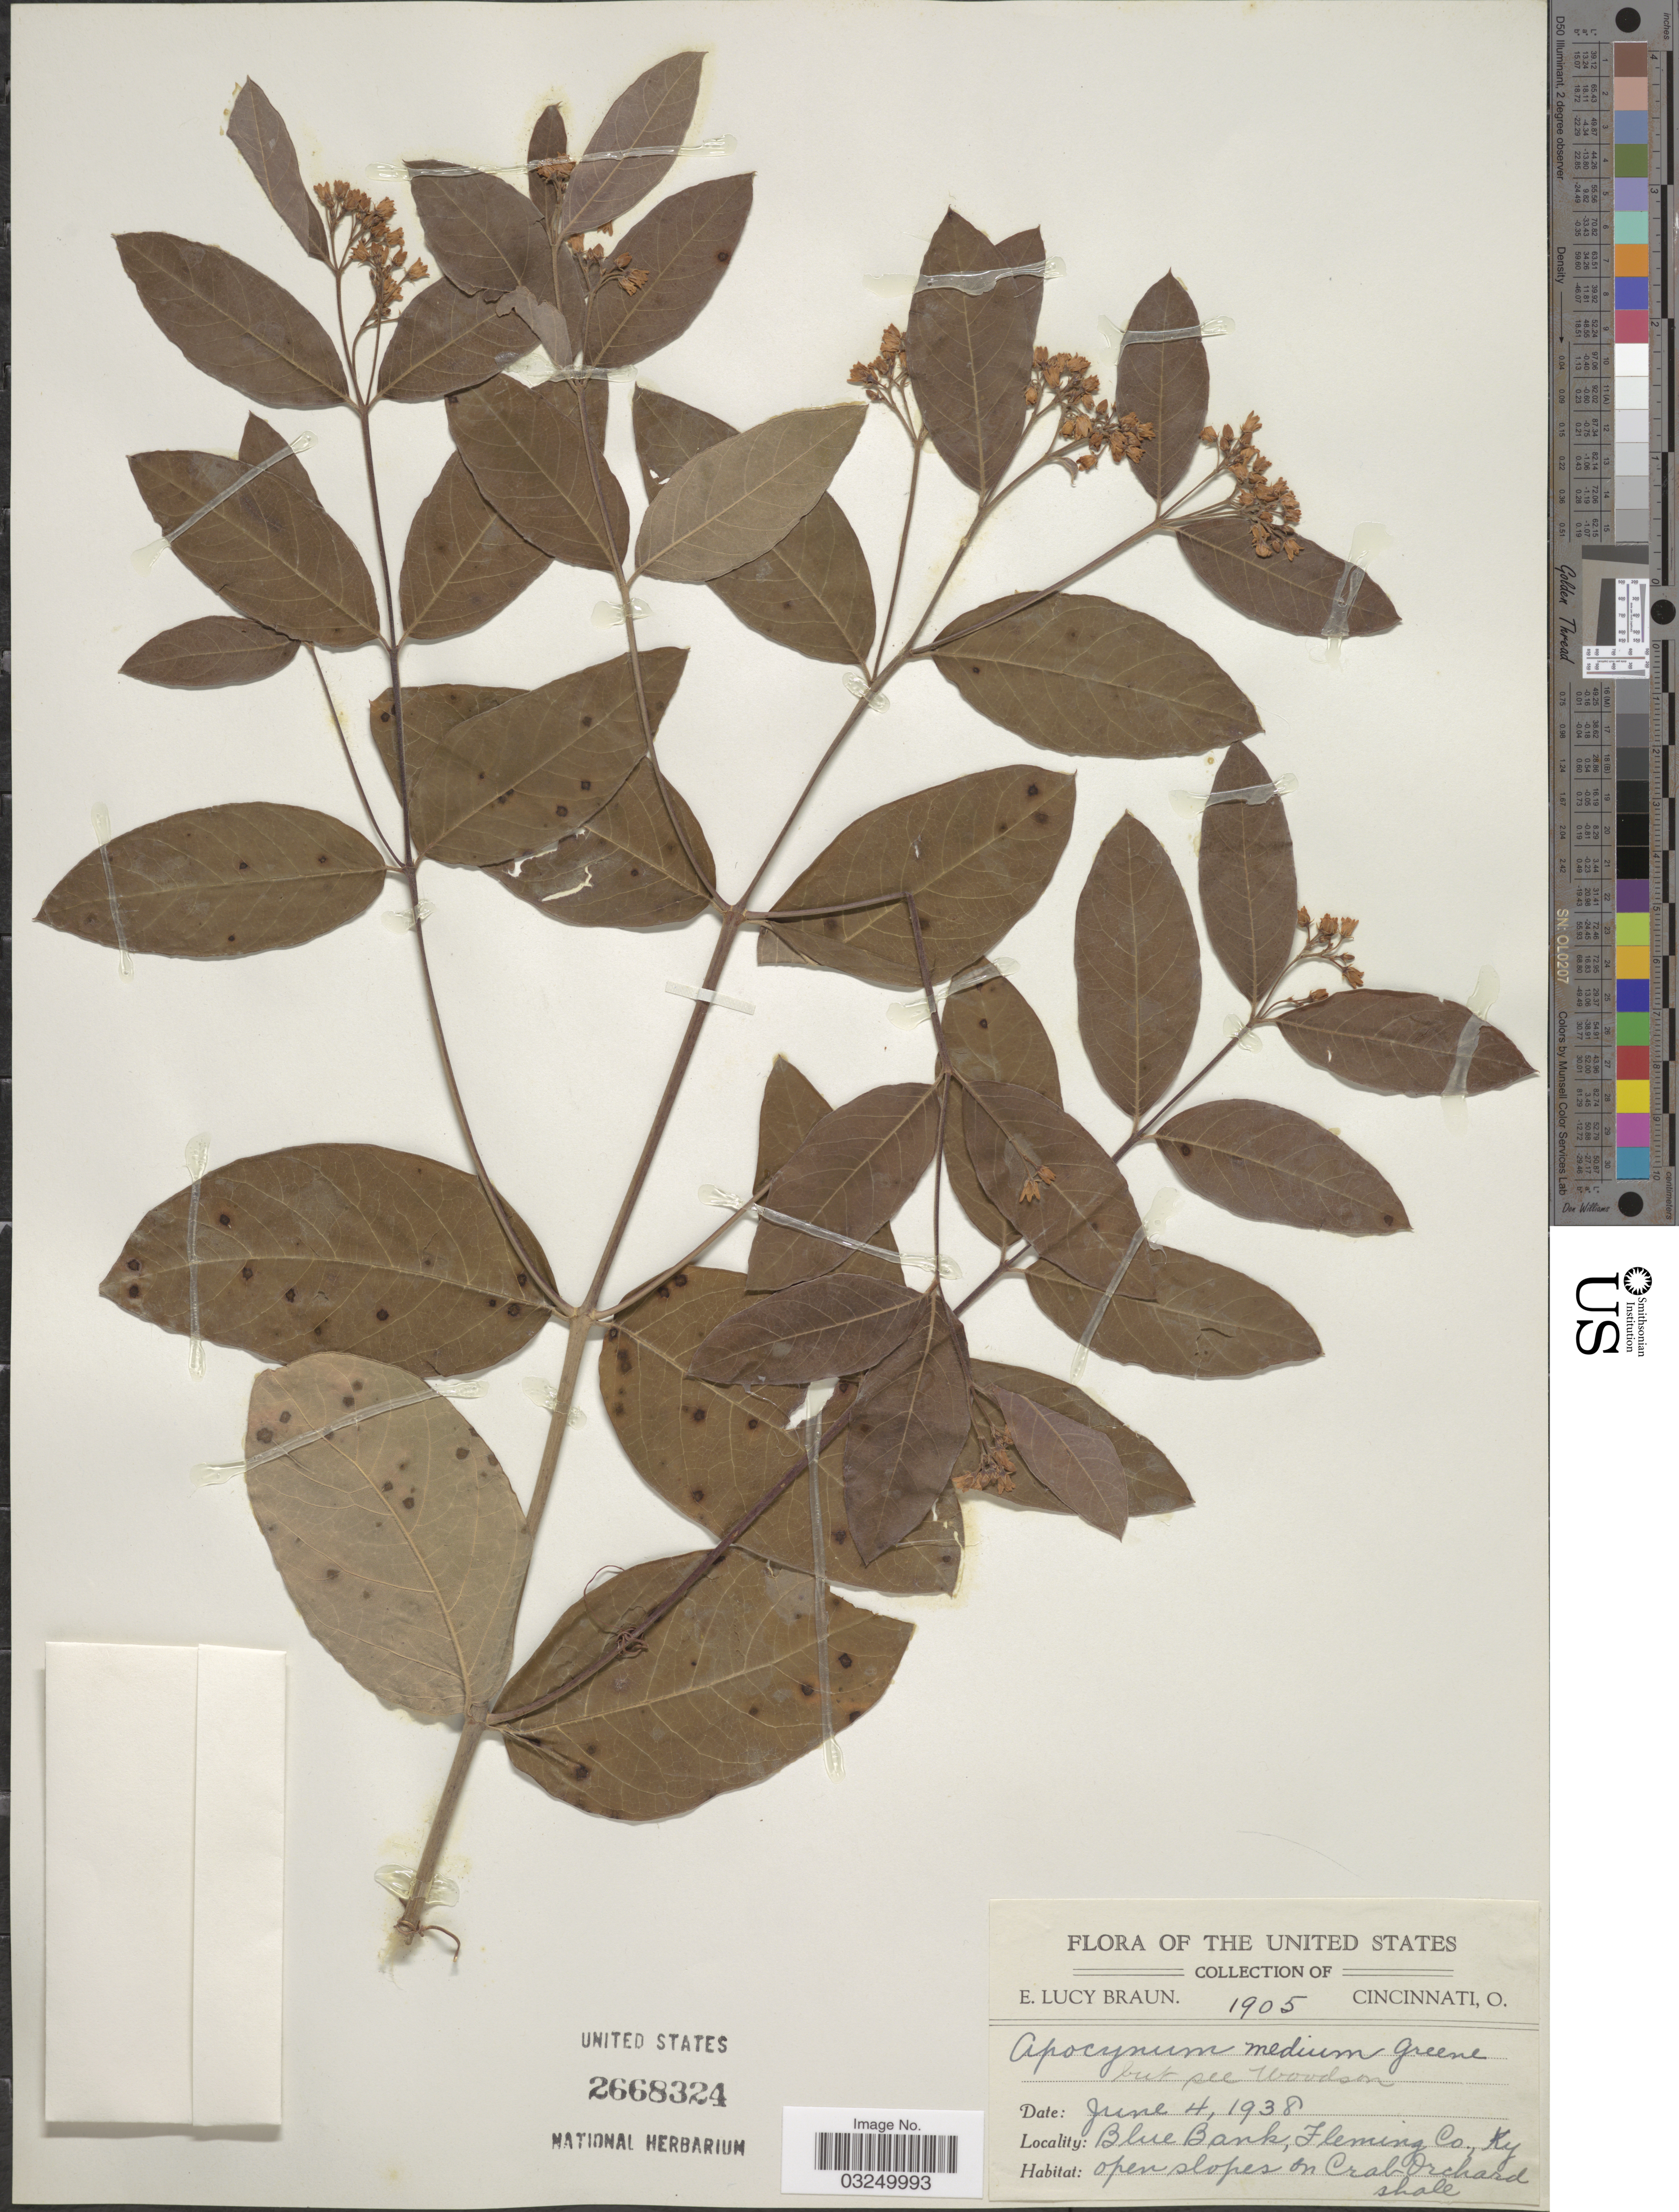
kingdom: Plantae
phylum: Tracheophyta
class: Magnoliopsida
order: Gentianales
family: Apocynaceae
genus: Apocynum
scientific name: Apocynum medium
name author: Greene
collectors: E. L. Braun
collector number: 1905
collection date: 1938-06-04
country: United States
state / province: Kentucky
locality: Blue Bank, Fleming Co. On Crab Orchard shale.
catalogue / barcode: US 2668324